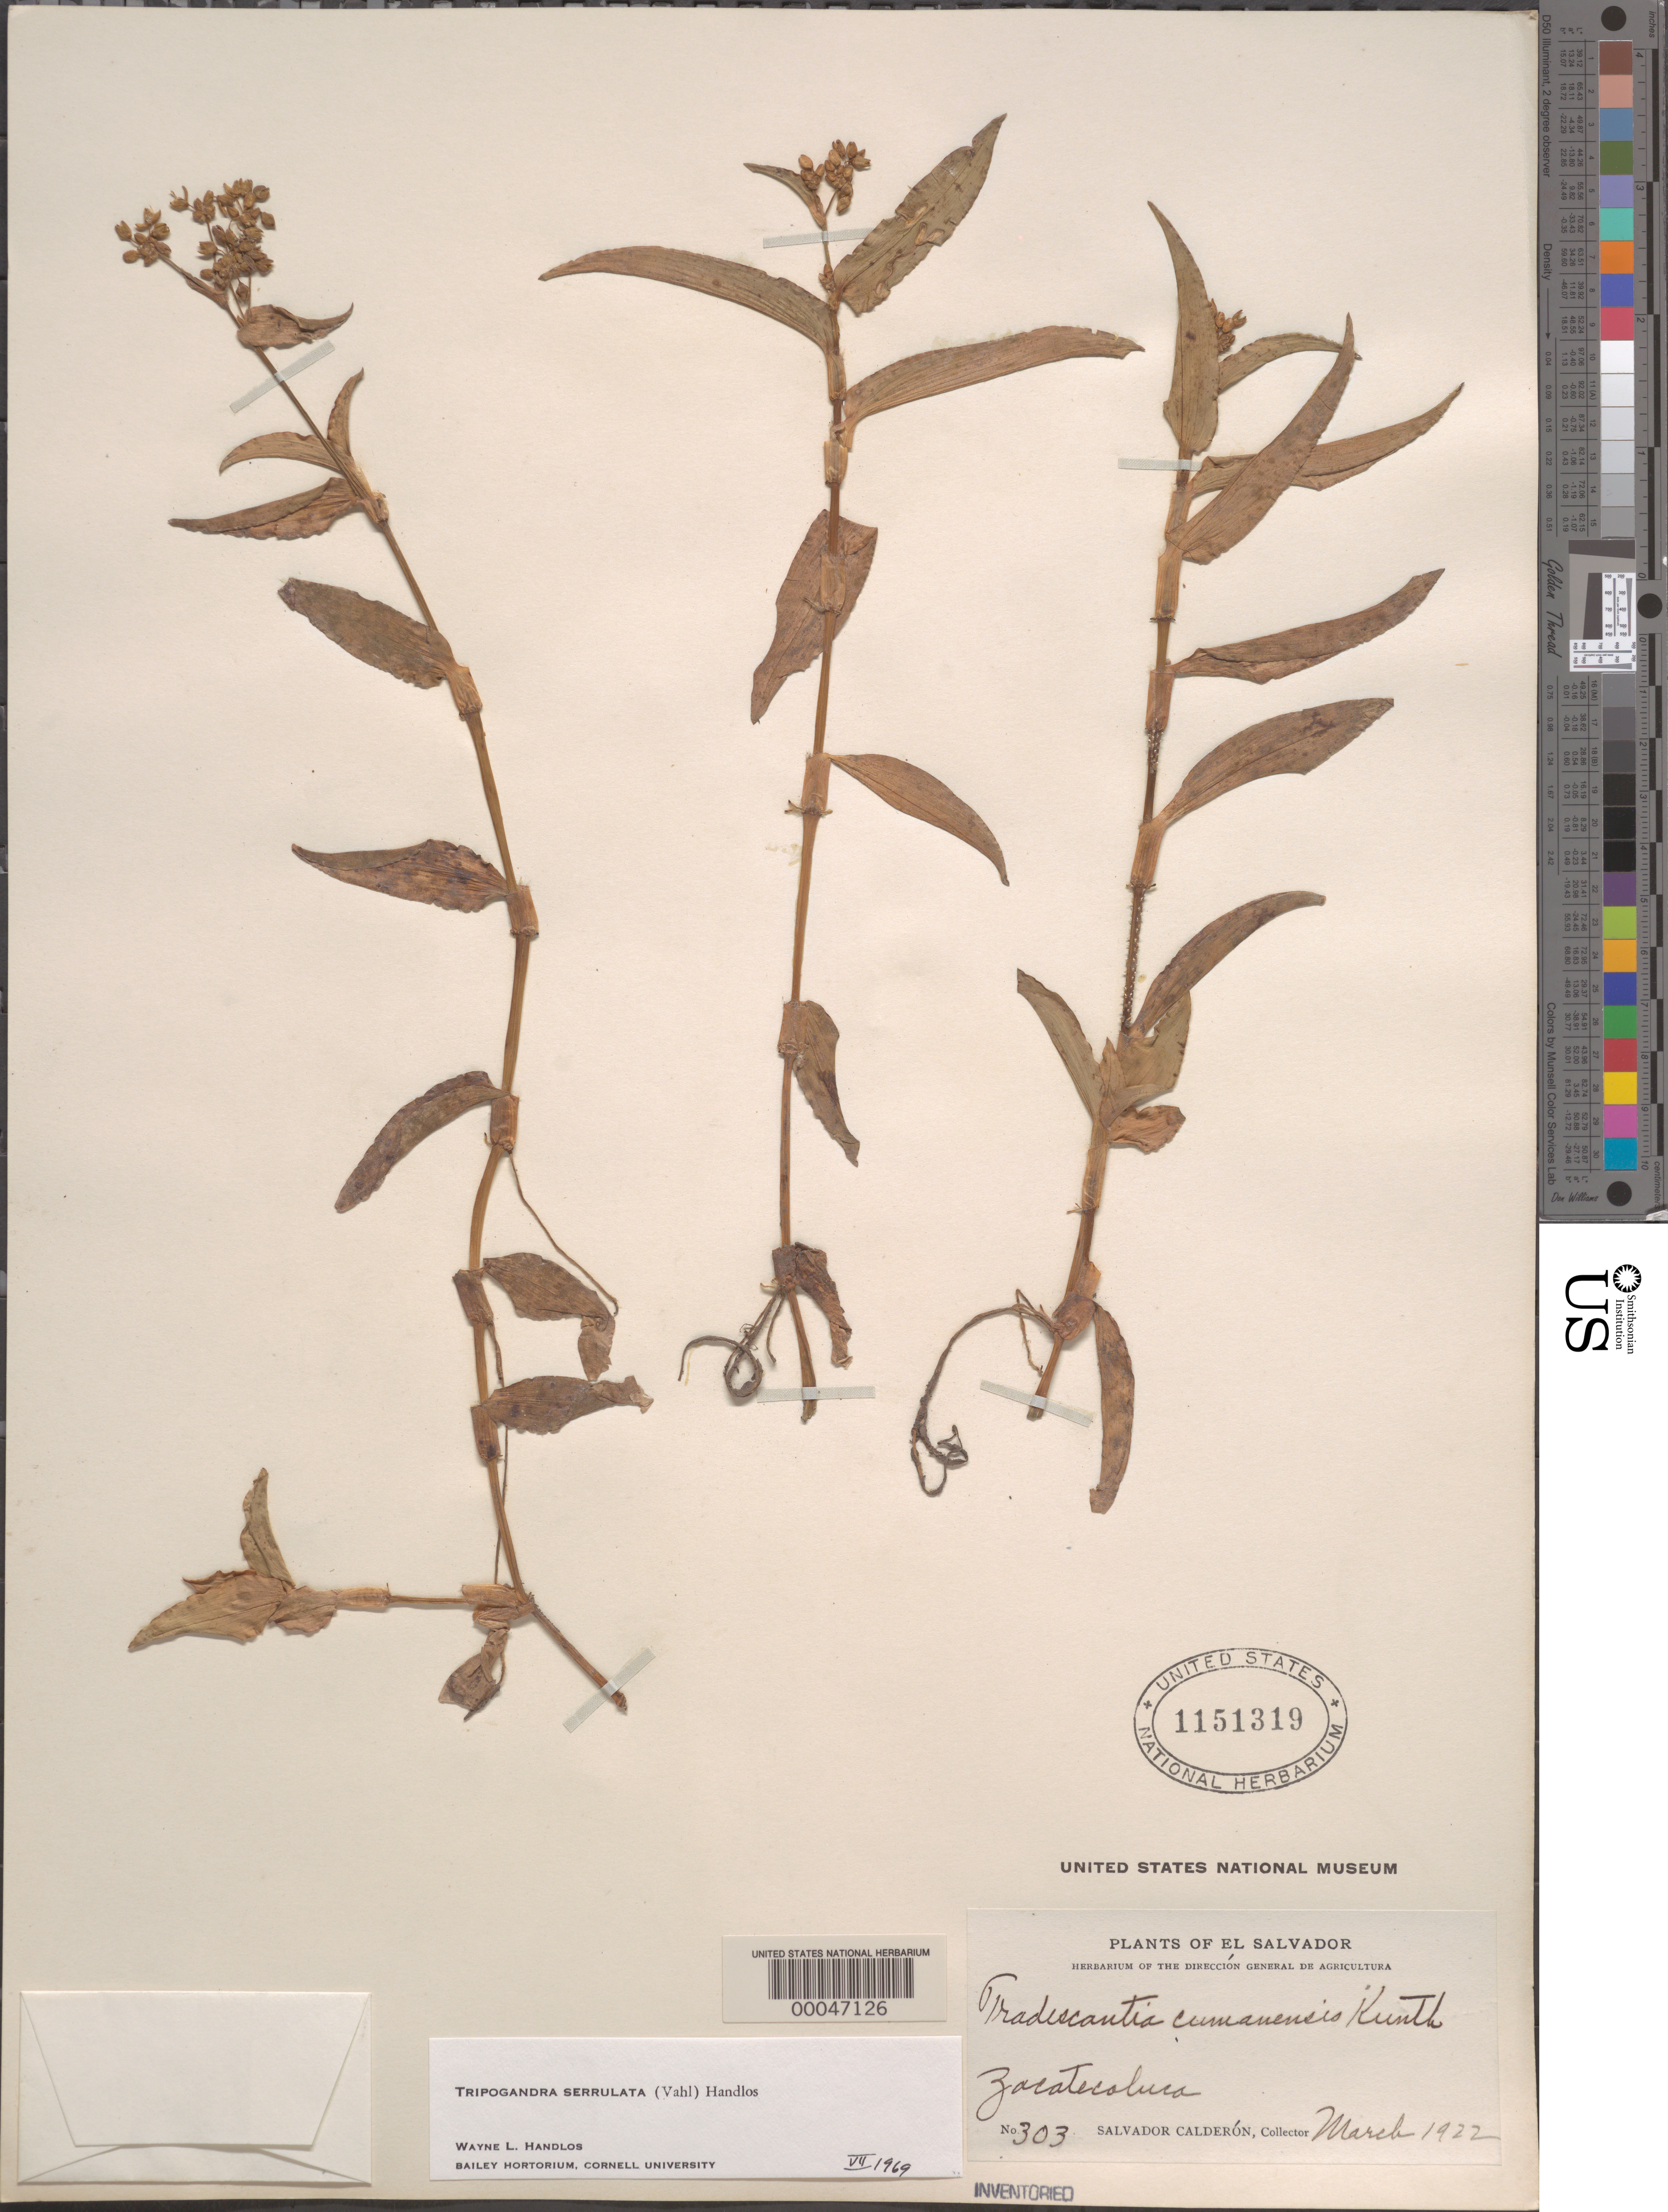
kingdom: Plantae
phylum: Tracheophyta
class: Liliopsida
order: Commelinales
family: Commelinaceae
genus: Tripogandra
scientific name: Tripogandra serrulata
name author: (Vahl) Handlos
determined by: Handlos, W. L.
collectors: S. Calderón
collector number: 303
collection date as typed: Mar 1922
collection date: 1922-03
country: El Salvador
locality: Zacatecoluca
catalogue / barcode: US 1151319